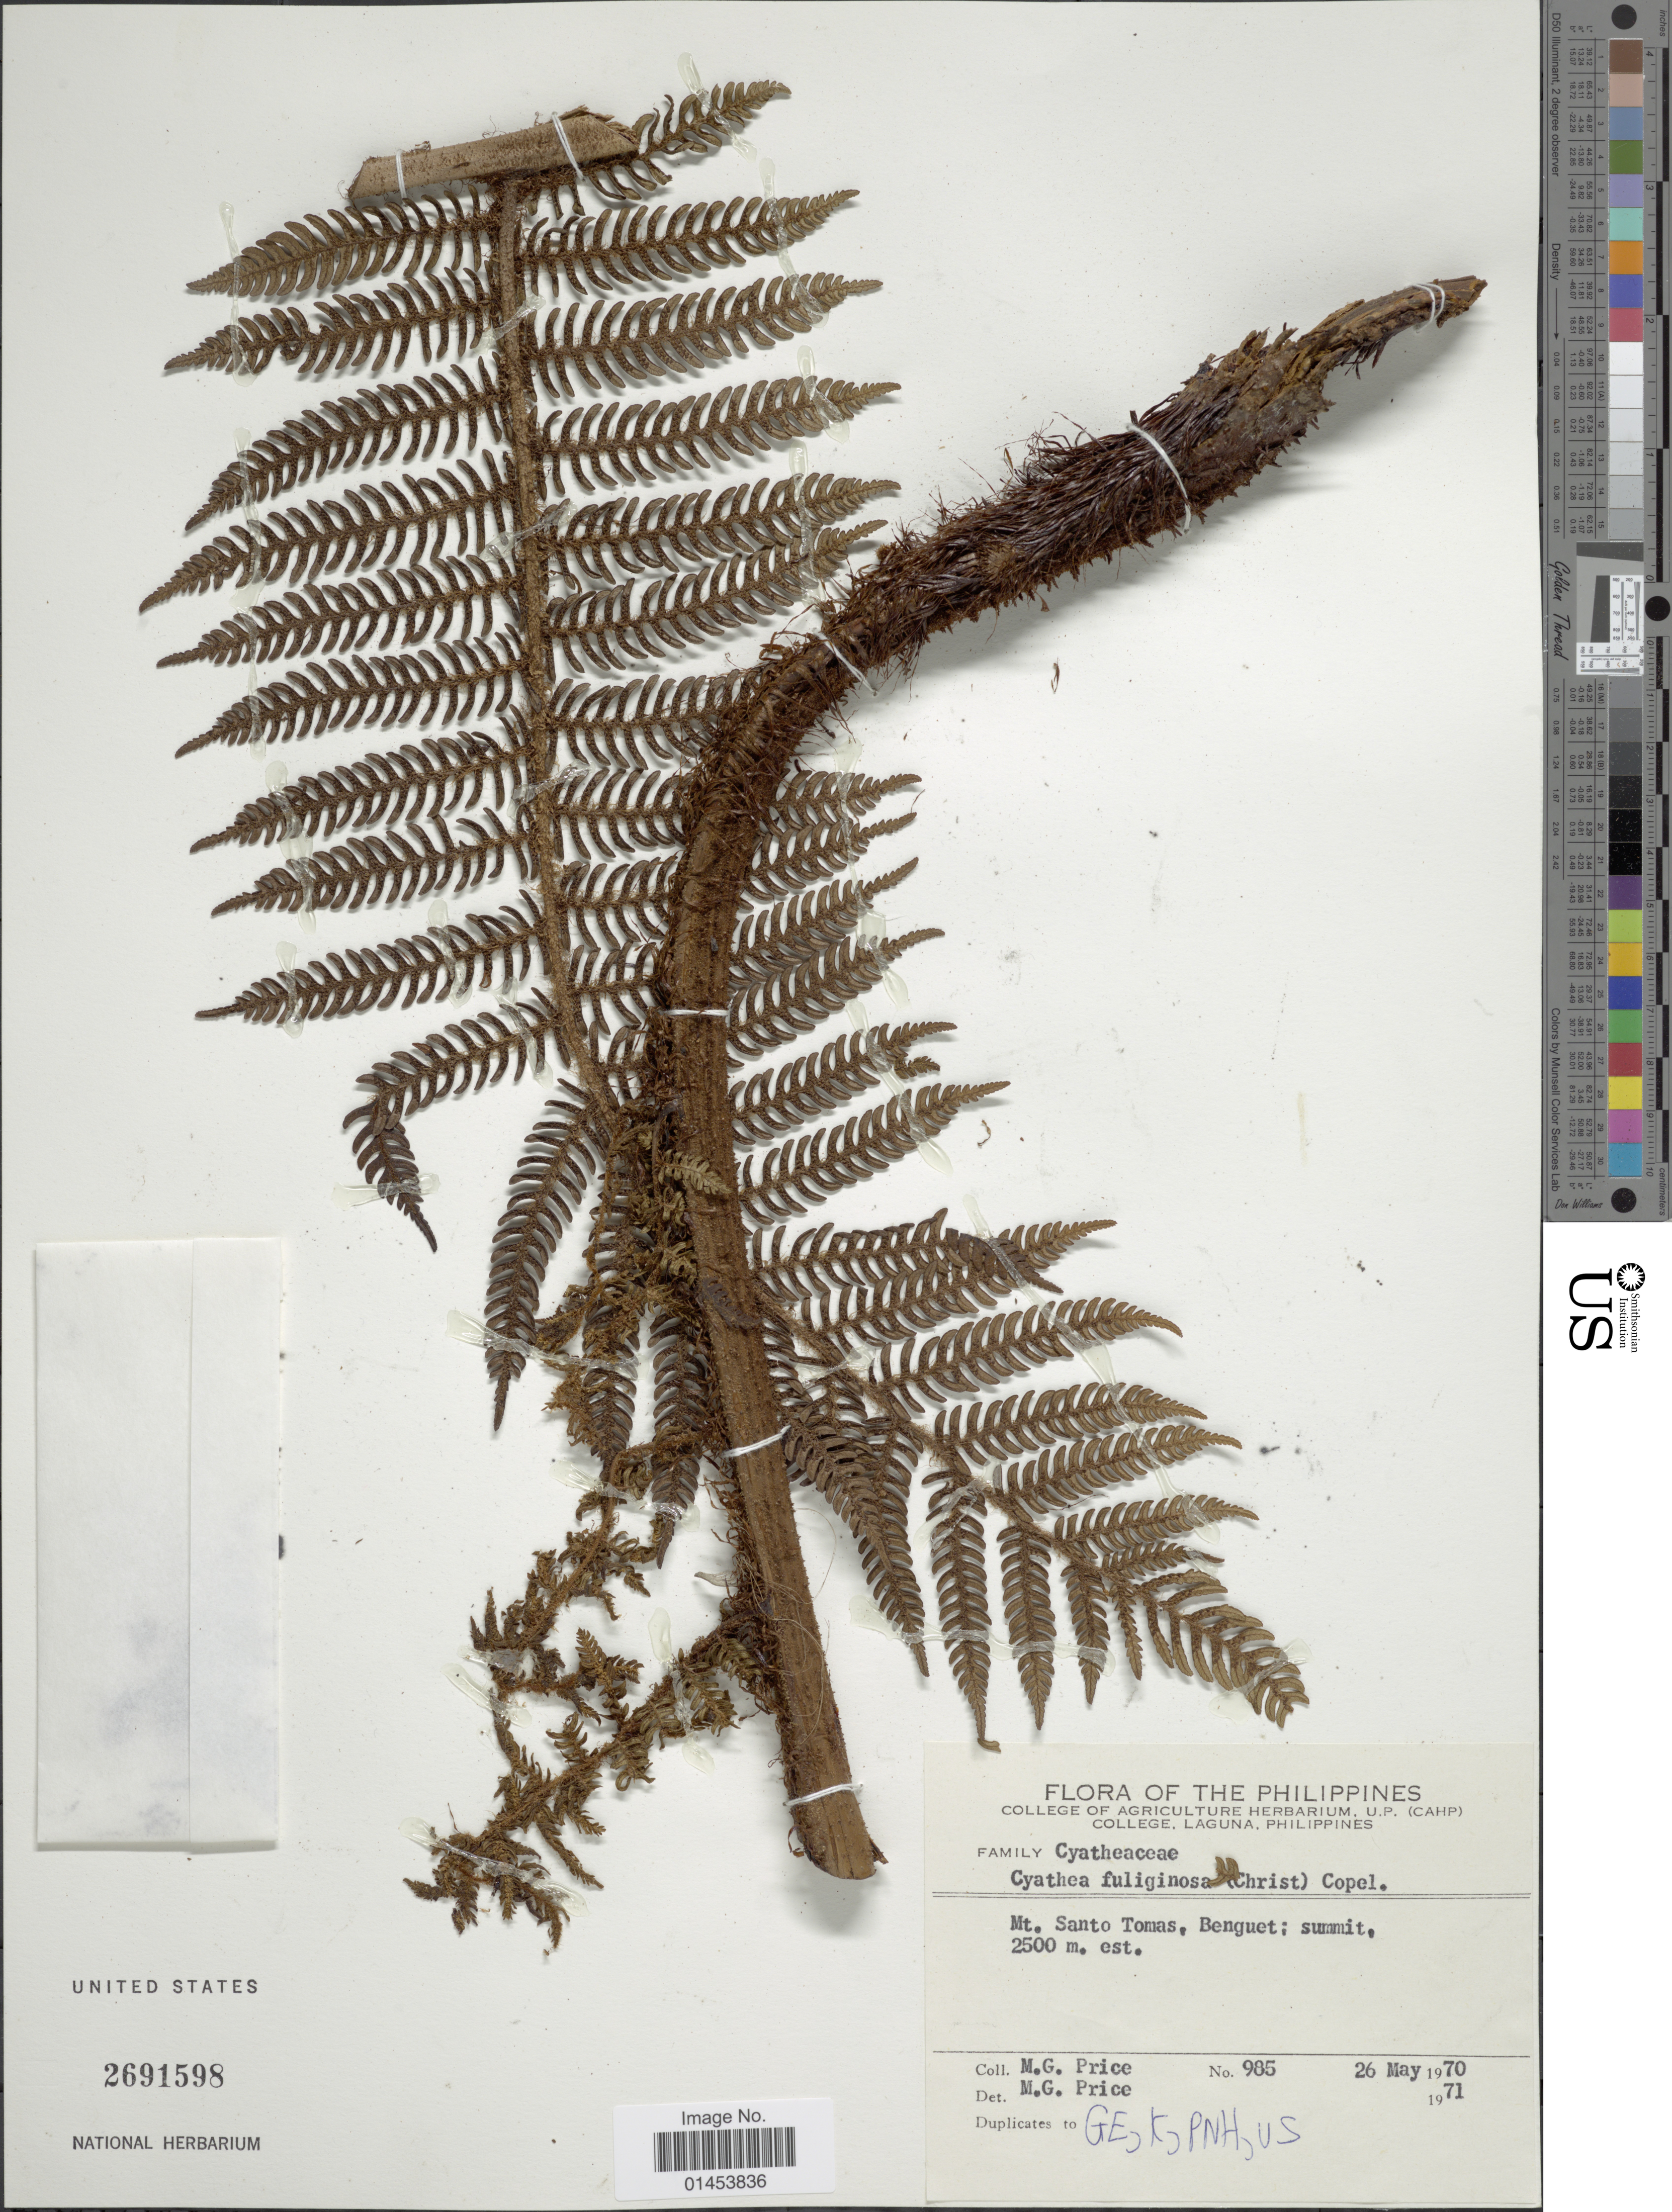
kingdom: Plantae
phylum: Tracheophyta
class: Polypodiopsida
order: Cyatheales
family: Cyatheaceae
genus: Cyathea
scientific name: Cyathea fuliginosa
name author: (Christ) Copel.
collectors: M. G. Price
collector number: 985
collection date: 1970-05-26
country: Philippines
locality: Mt. Santo Thomas, Benguet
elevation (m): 2500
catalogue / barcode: US 2691598